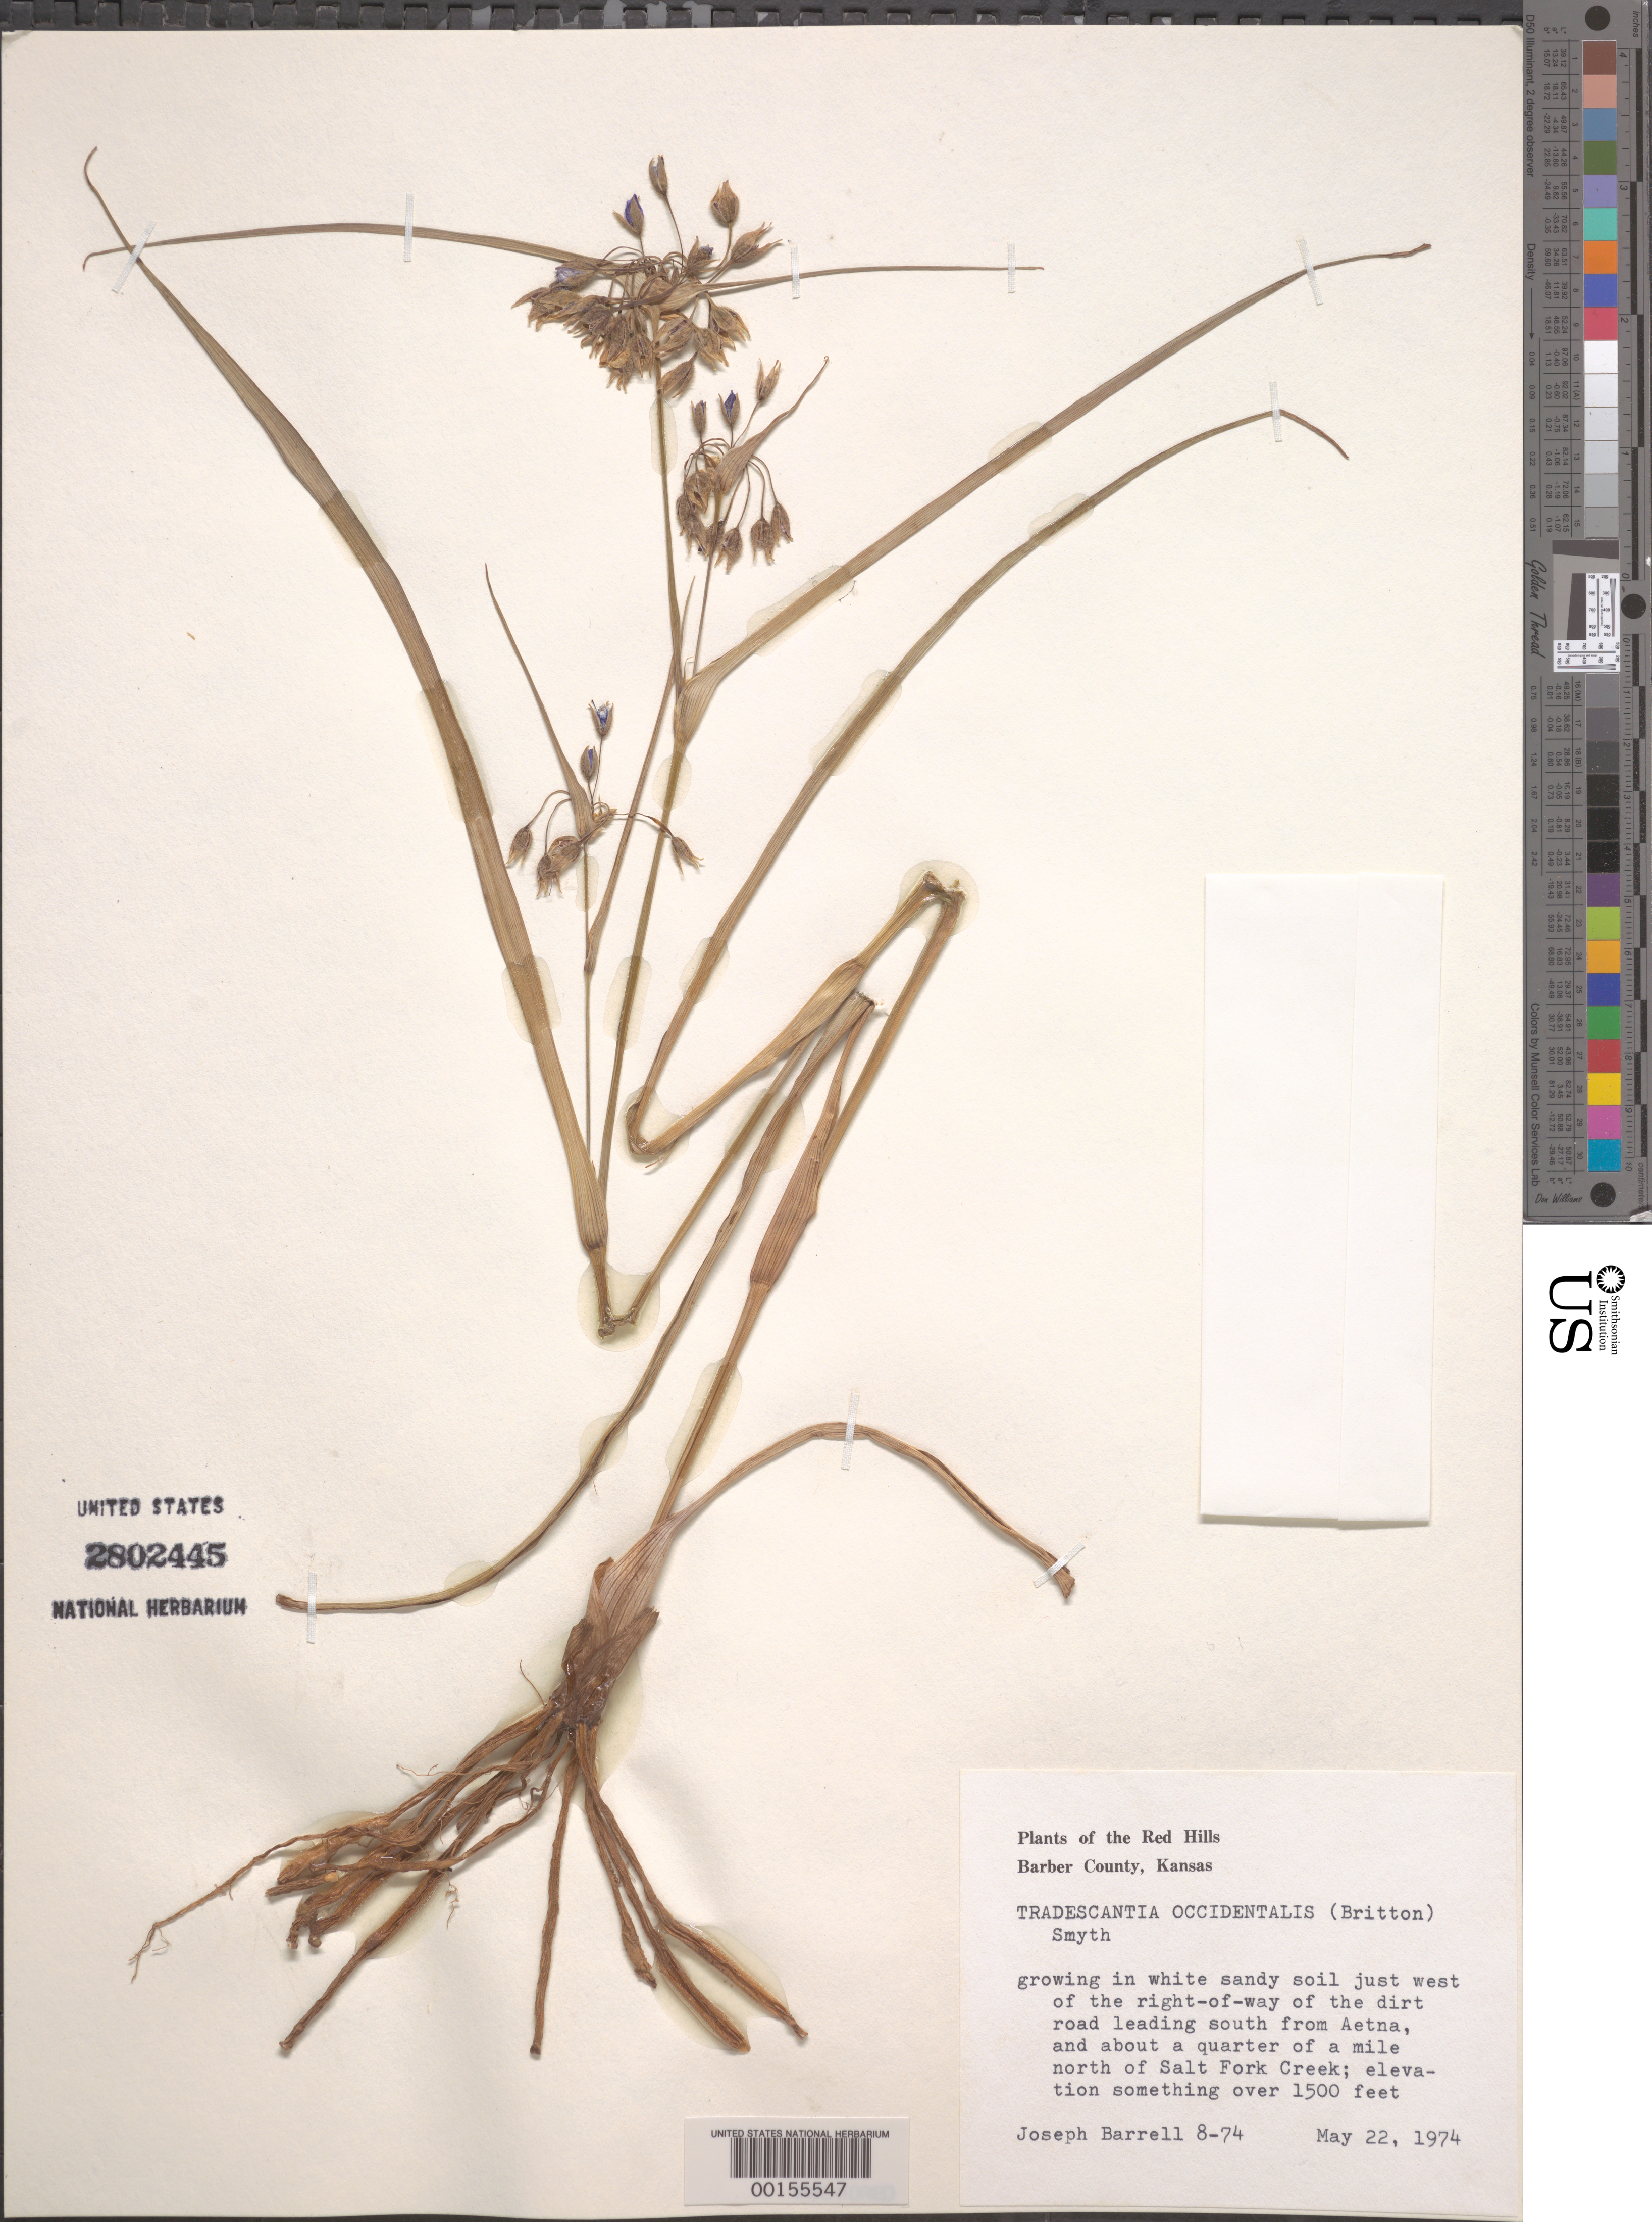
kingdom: Plantae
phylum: Tracheophyta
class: Liliopsida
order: Commelinales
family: Commelinaceae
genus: Tradescantia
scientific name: Tradescantia occidentalis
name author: (Britton) Smyth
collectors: J. Barrell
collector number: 8-74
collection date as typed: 22 May 1974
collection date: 1974-05-22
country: United States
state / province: Kansas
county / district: Barber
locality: N of salt fork creek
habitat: White sandy soil, roadside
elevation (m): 458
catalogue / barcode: US 2802445